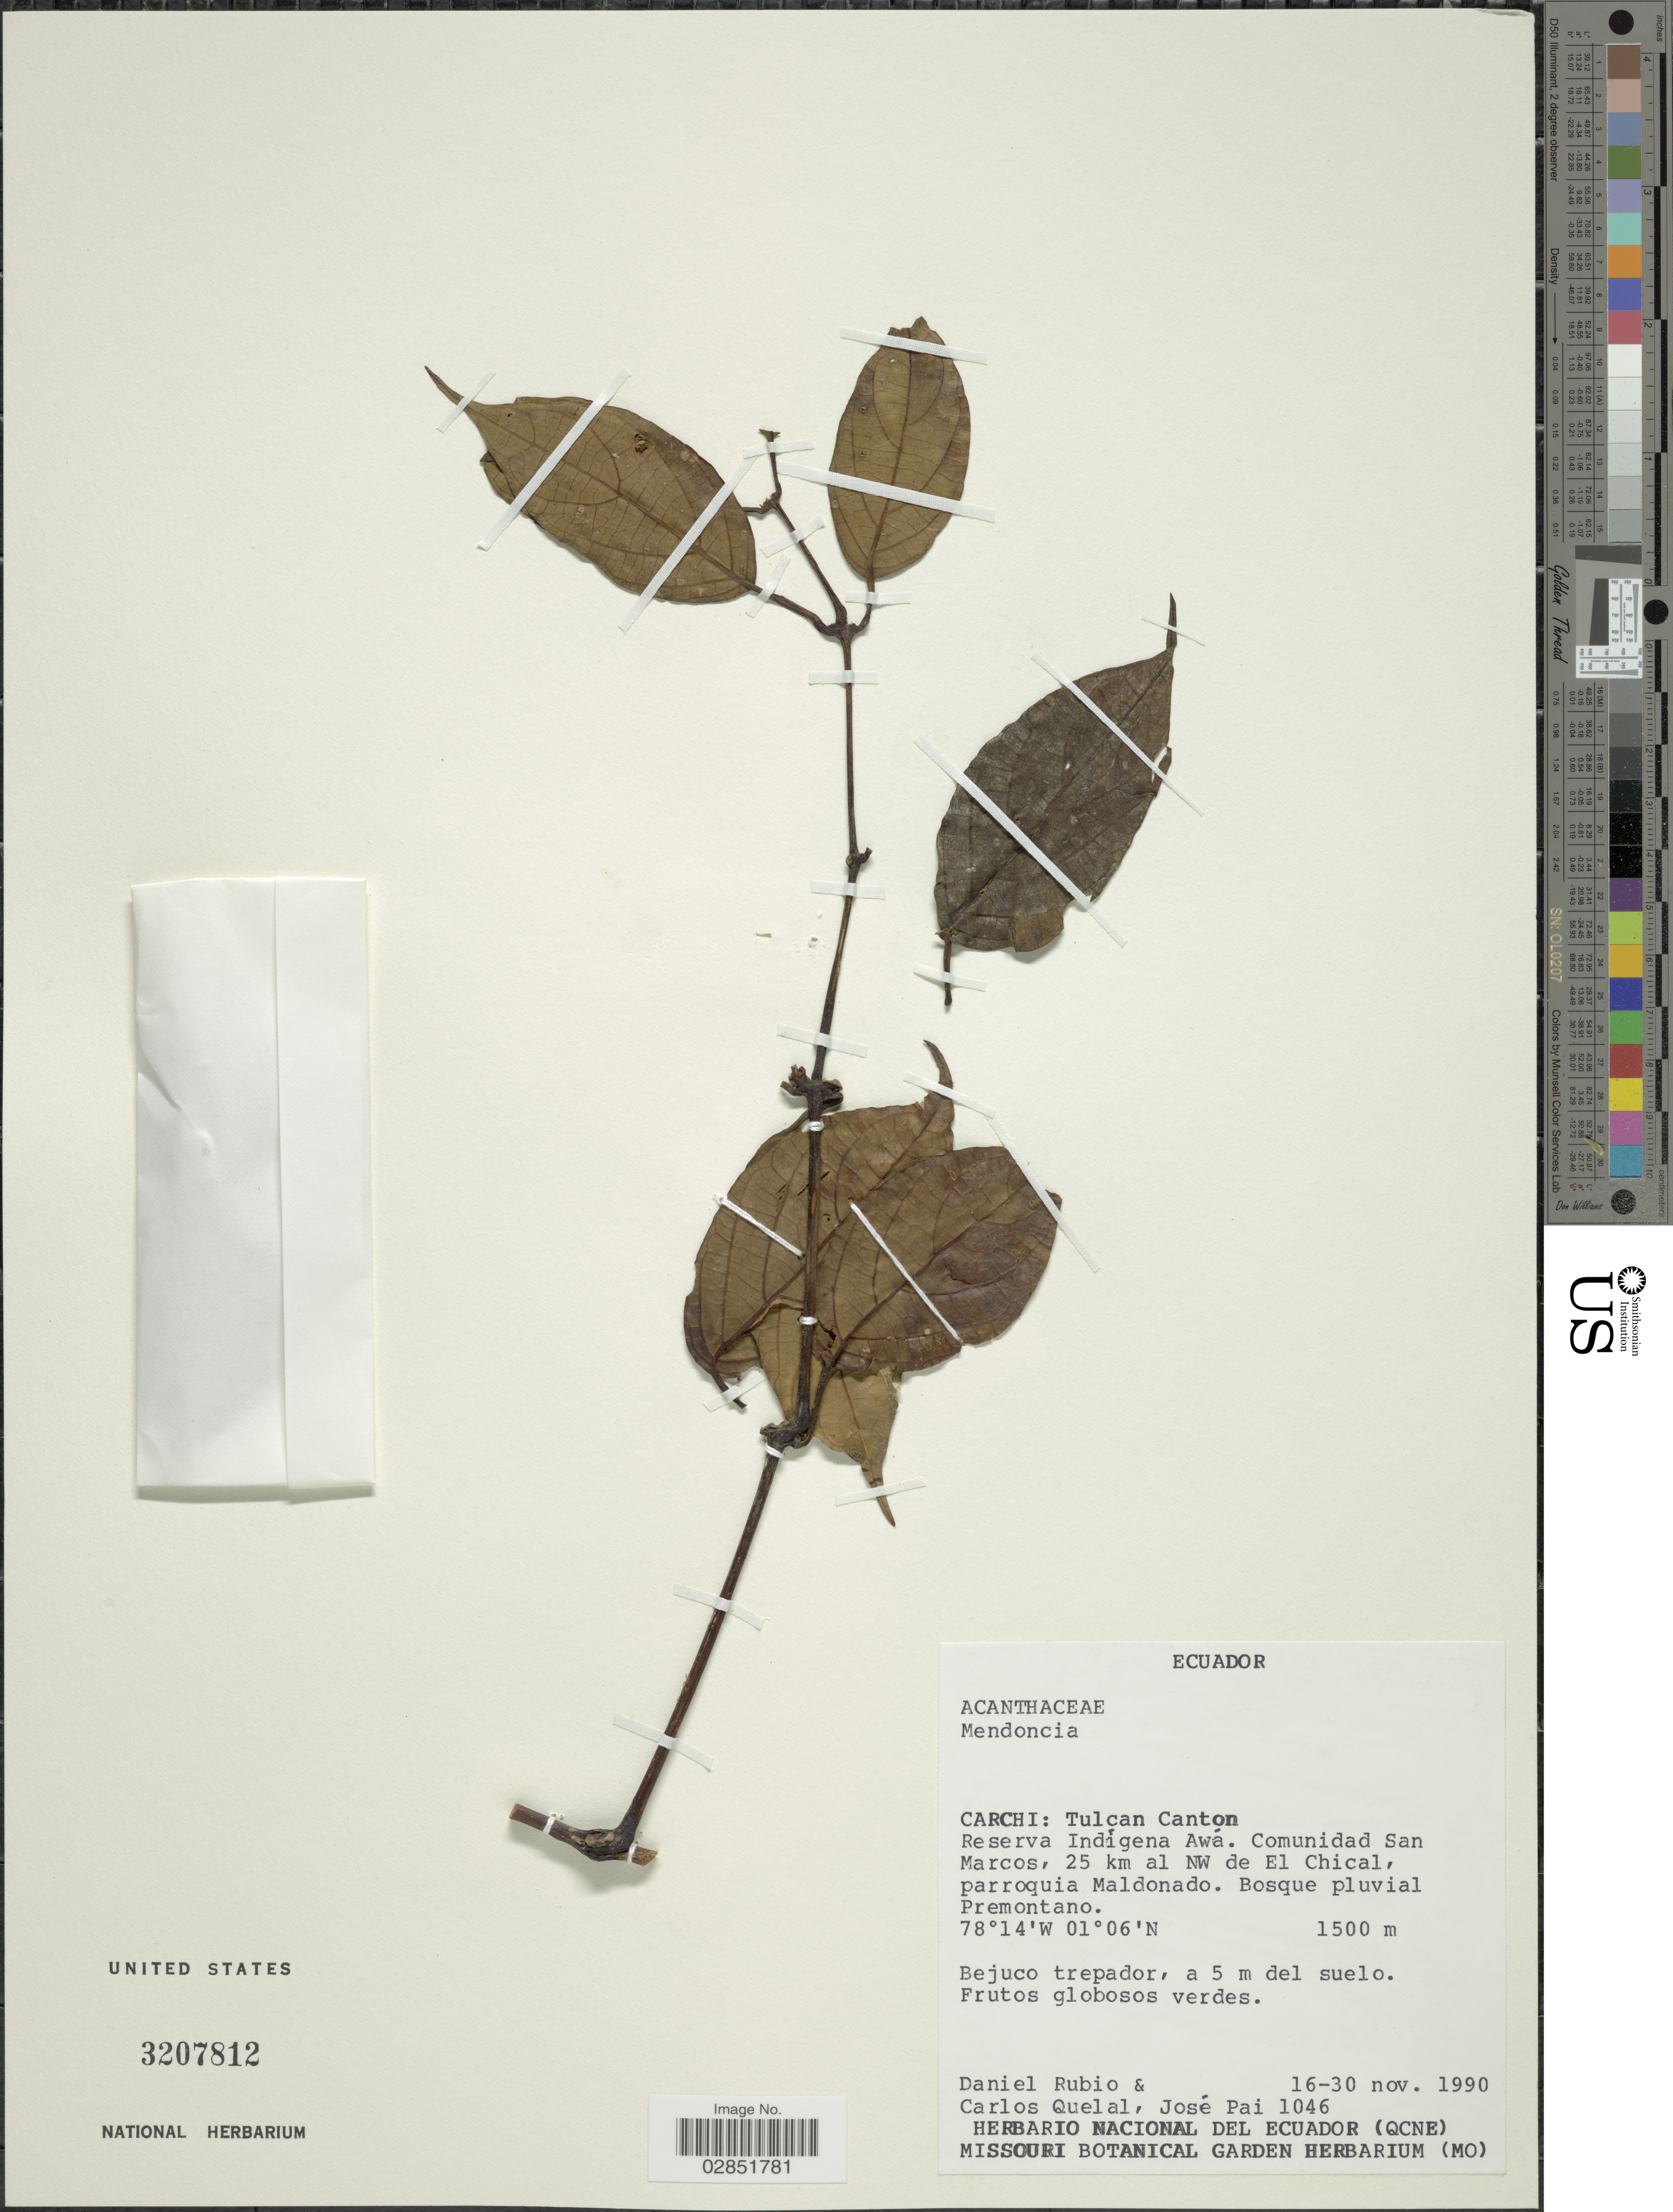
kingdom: Plantae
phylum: Tracheophyta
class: Magnoliopsida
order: Lamiales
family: Acanthaceae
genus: Mendoncia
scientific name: Mendoncia sp.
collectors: D. Rubio, C. Quelal & J. Pai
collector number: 1046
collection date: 1990-11-16/1990-11-30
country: Ecuador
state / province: Carchi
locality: Tulcan Canton. Reserva Indigena Awá. Comunidad San Marcos, 25 km al NW de El Chical, parroquia Maldonado.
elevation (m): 1500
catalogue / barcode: US 3207812